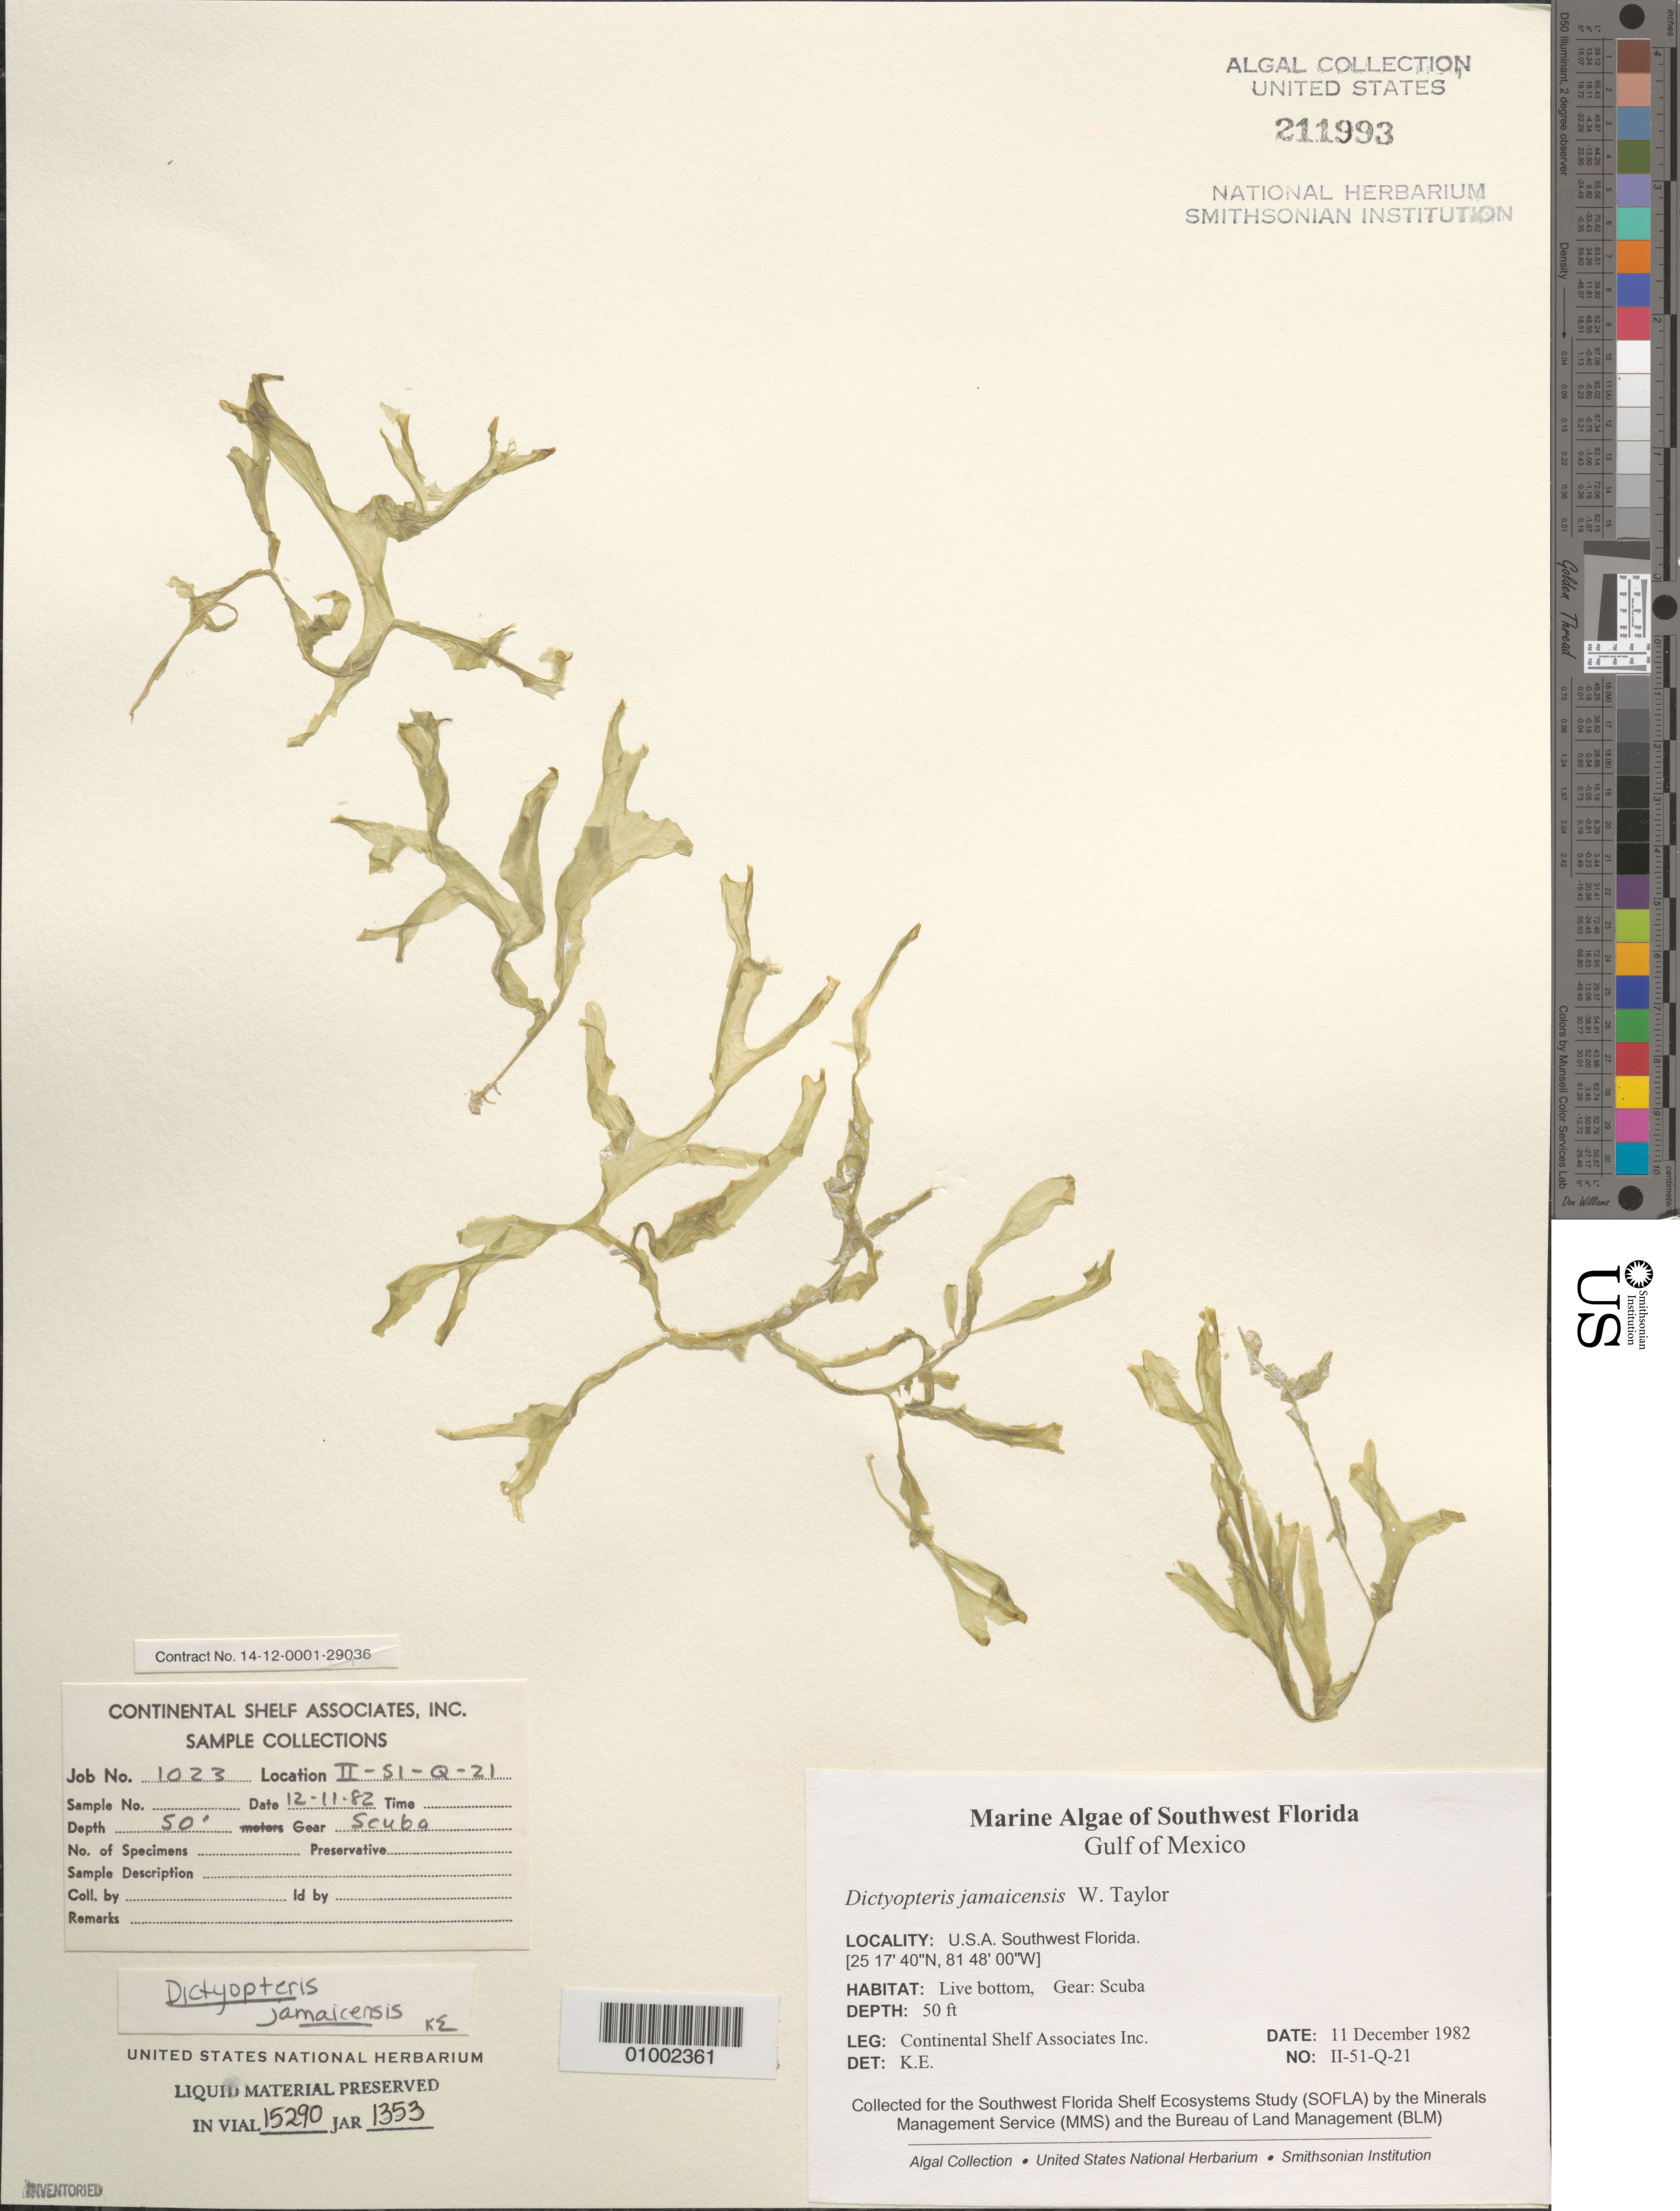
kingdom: Chromista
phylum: Ochrophyta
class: Phaeophyceae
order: Dictyotales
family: Dictyotaceae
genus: Dictyopteris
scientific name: Dictyopteris jamaicensis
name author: W.R. Taylor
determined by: E., K.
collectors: Continental Shelf Associates Inc.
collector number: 1023-II-51-Q-21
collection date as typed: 11 Dec 1982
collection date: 1982-12-11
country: United States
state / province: Florida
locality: Gulf of Mexico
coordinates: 35 17'40"N, 81 48"00"W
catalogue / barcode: US 211993